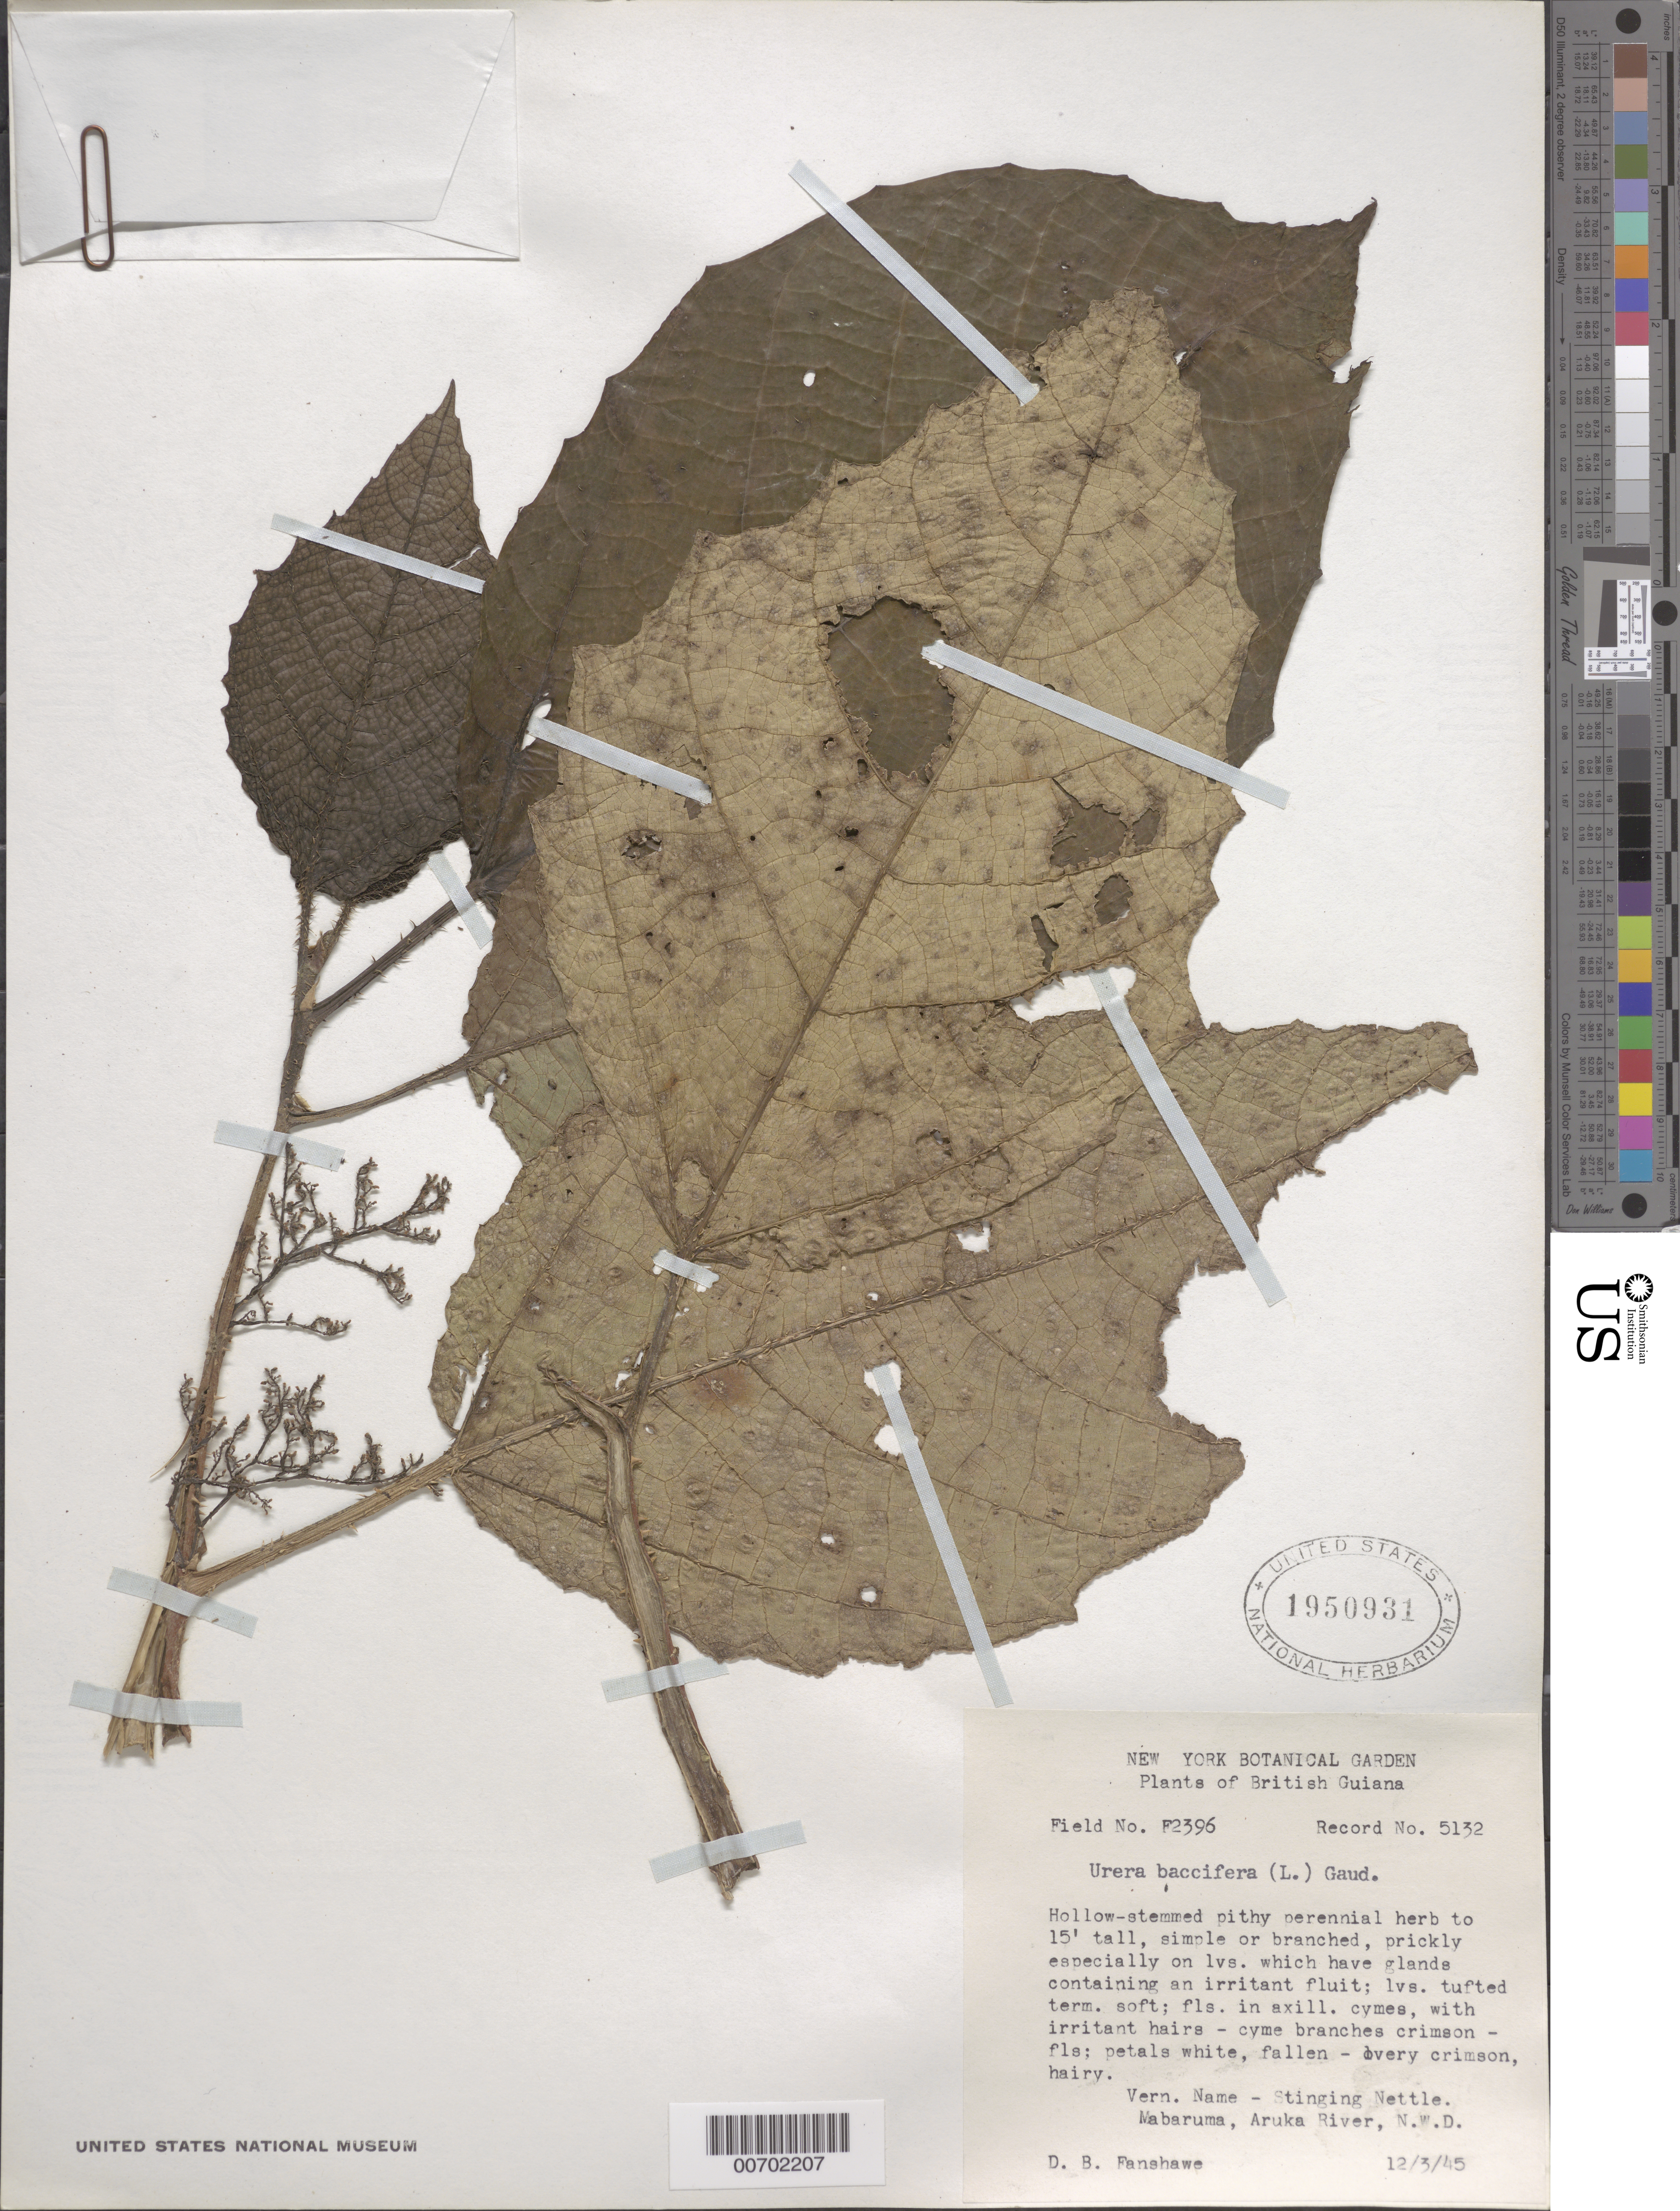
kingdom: Plantae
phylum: Tracheophyta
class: Magnoliopsida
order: Rosales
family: Urticaceae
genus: Urera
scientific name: Urera baccifera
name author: (L.) Gaudich. ex Wedd.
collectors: D. B. Fanshawe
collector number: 5132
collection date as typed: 12-Mar-45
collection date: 1945-03-12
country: Guyana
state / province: Barima-Waini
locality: Mabaruma, Aruka R., NW Dist.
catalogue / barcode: US 1950931